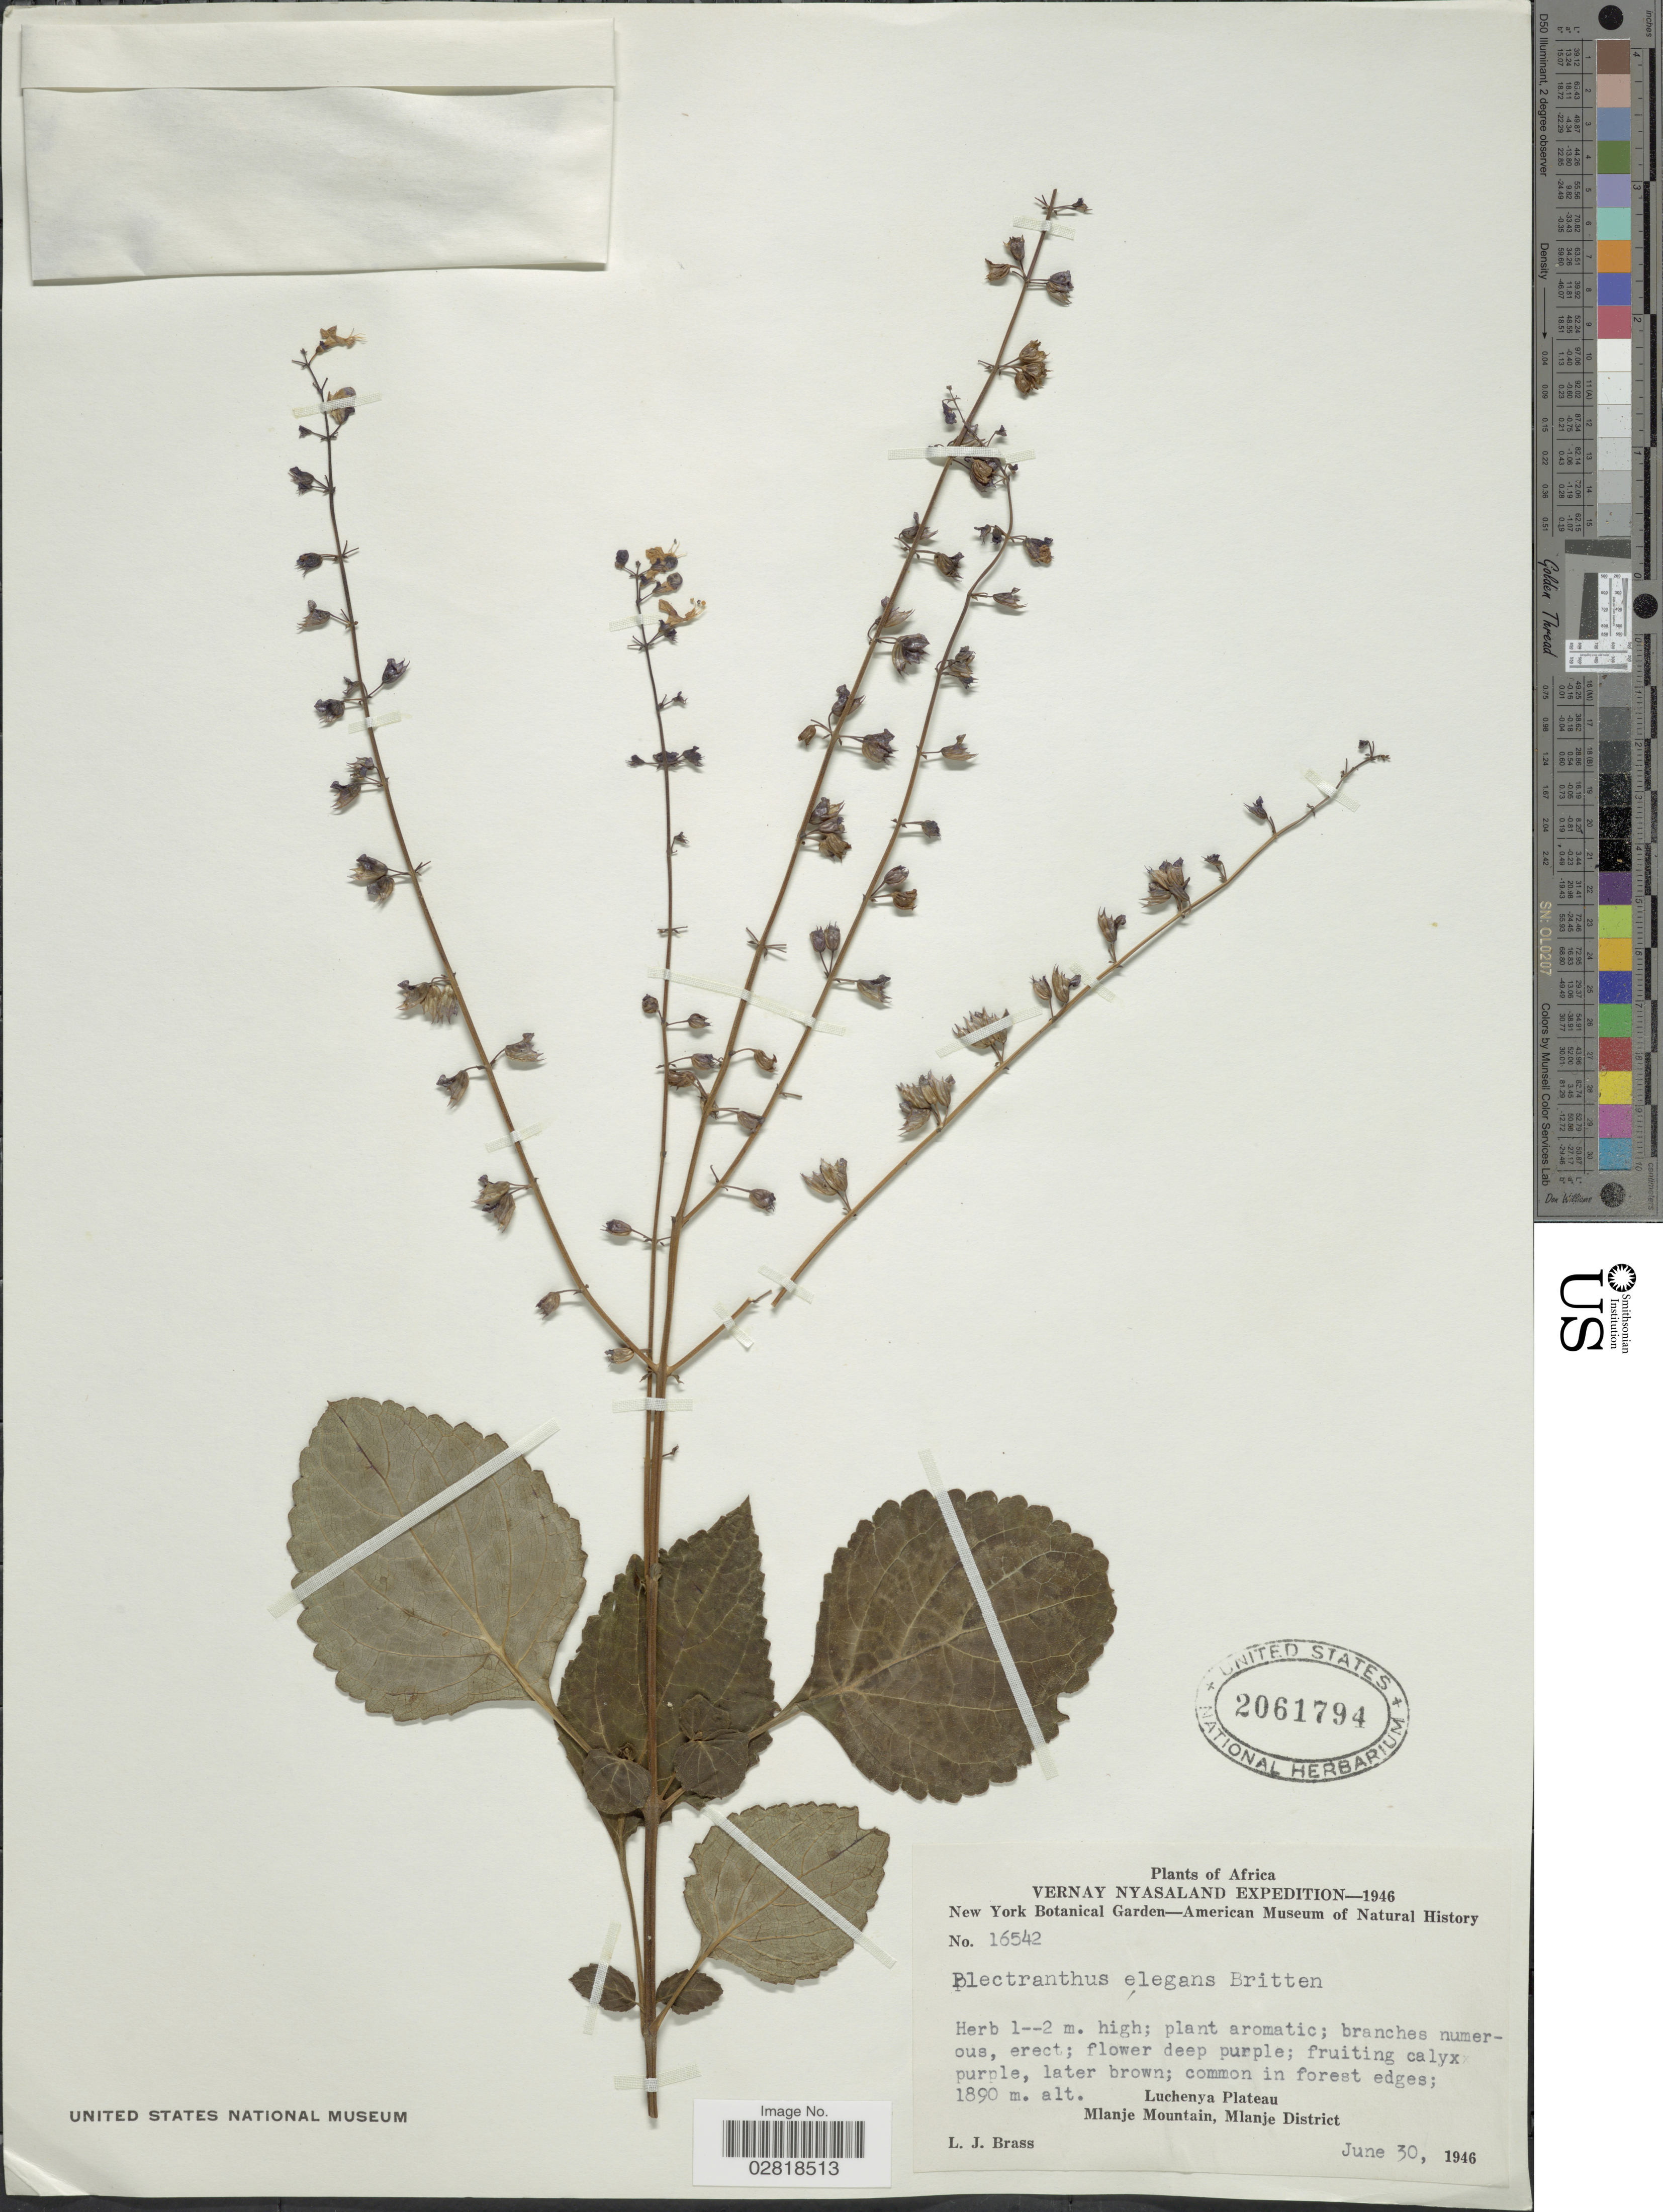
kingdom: Plantae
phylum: Tracheophyta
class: Magnoliopsida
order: Lamiales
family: Lamiaceae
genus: Plectranthus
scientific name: Plectranthus elegans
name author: Britten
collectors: L. J. Brass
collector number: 16542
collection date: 1946-06-30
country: Malawi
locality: Vernay Nyasaland. Luchenya Plateau. Mlanje Mountain, Mlanje District.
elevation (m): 1890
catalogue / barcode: US 2061794